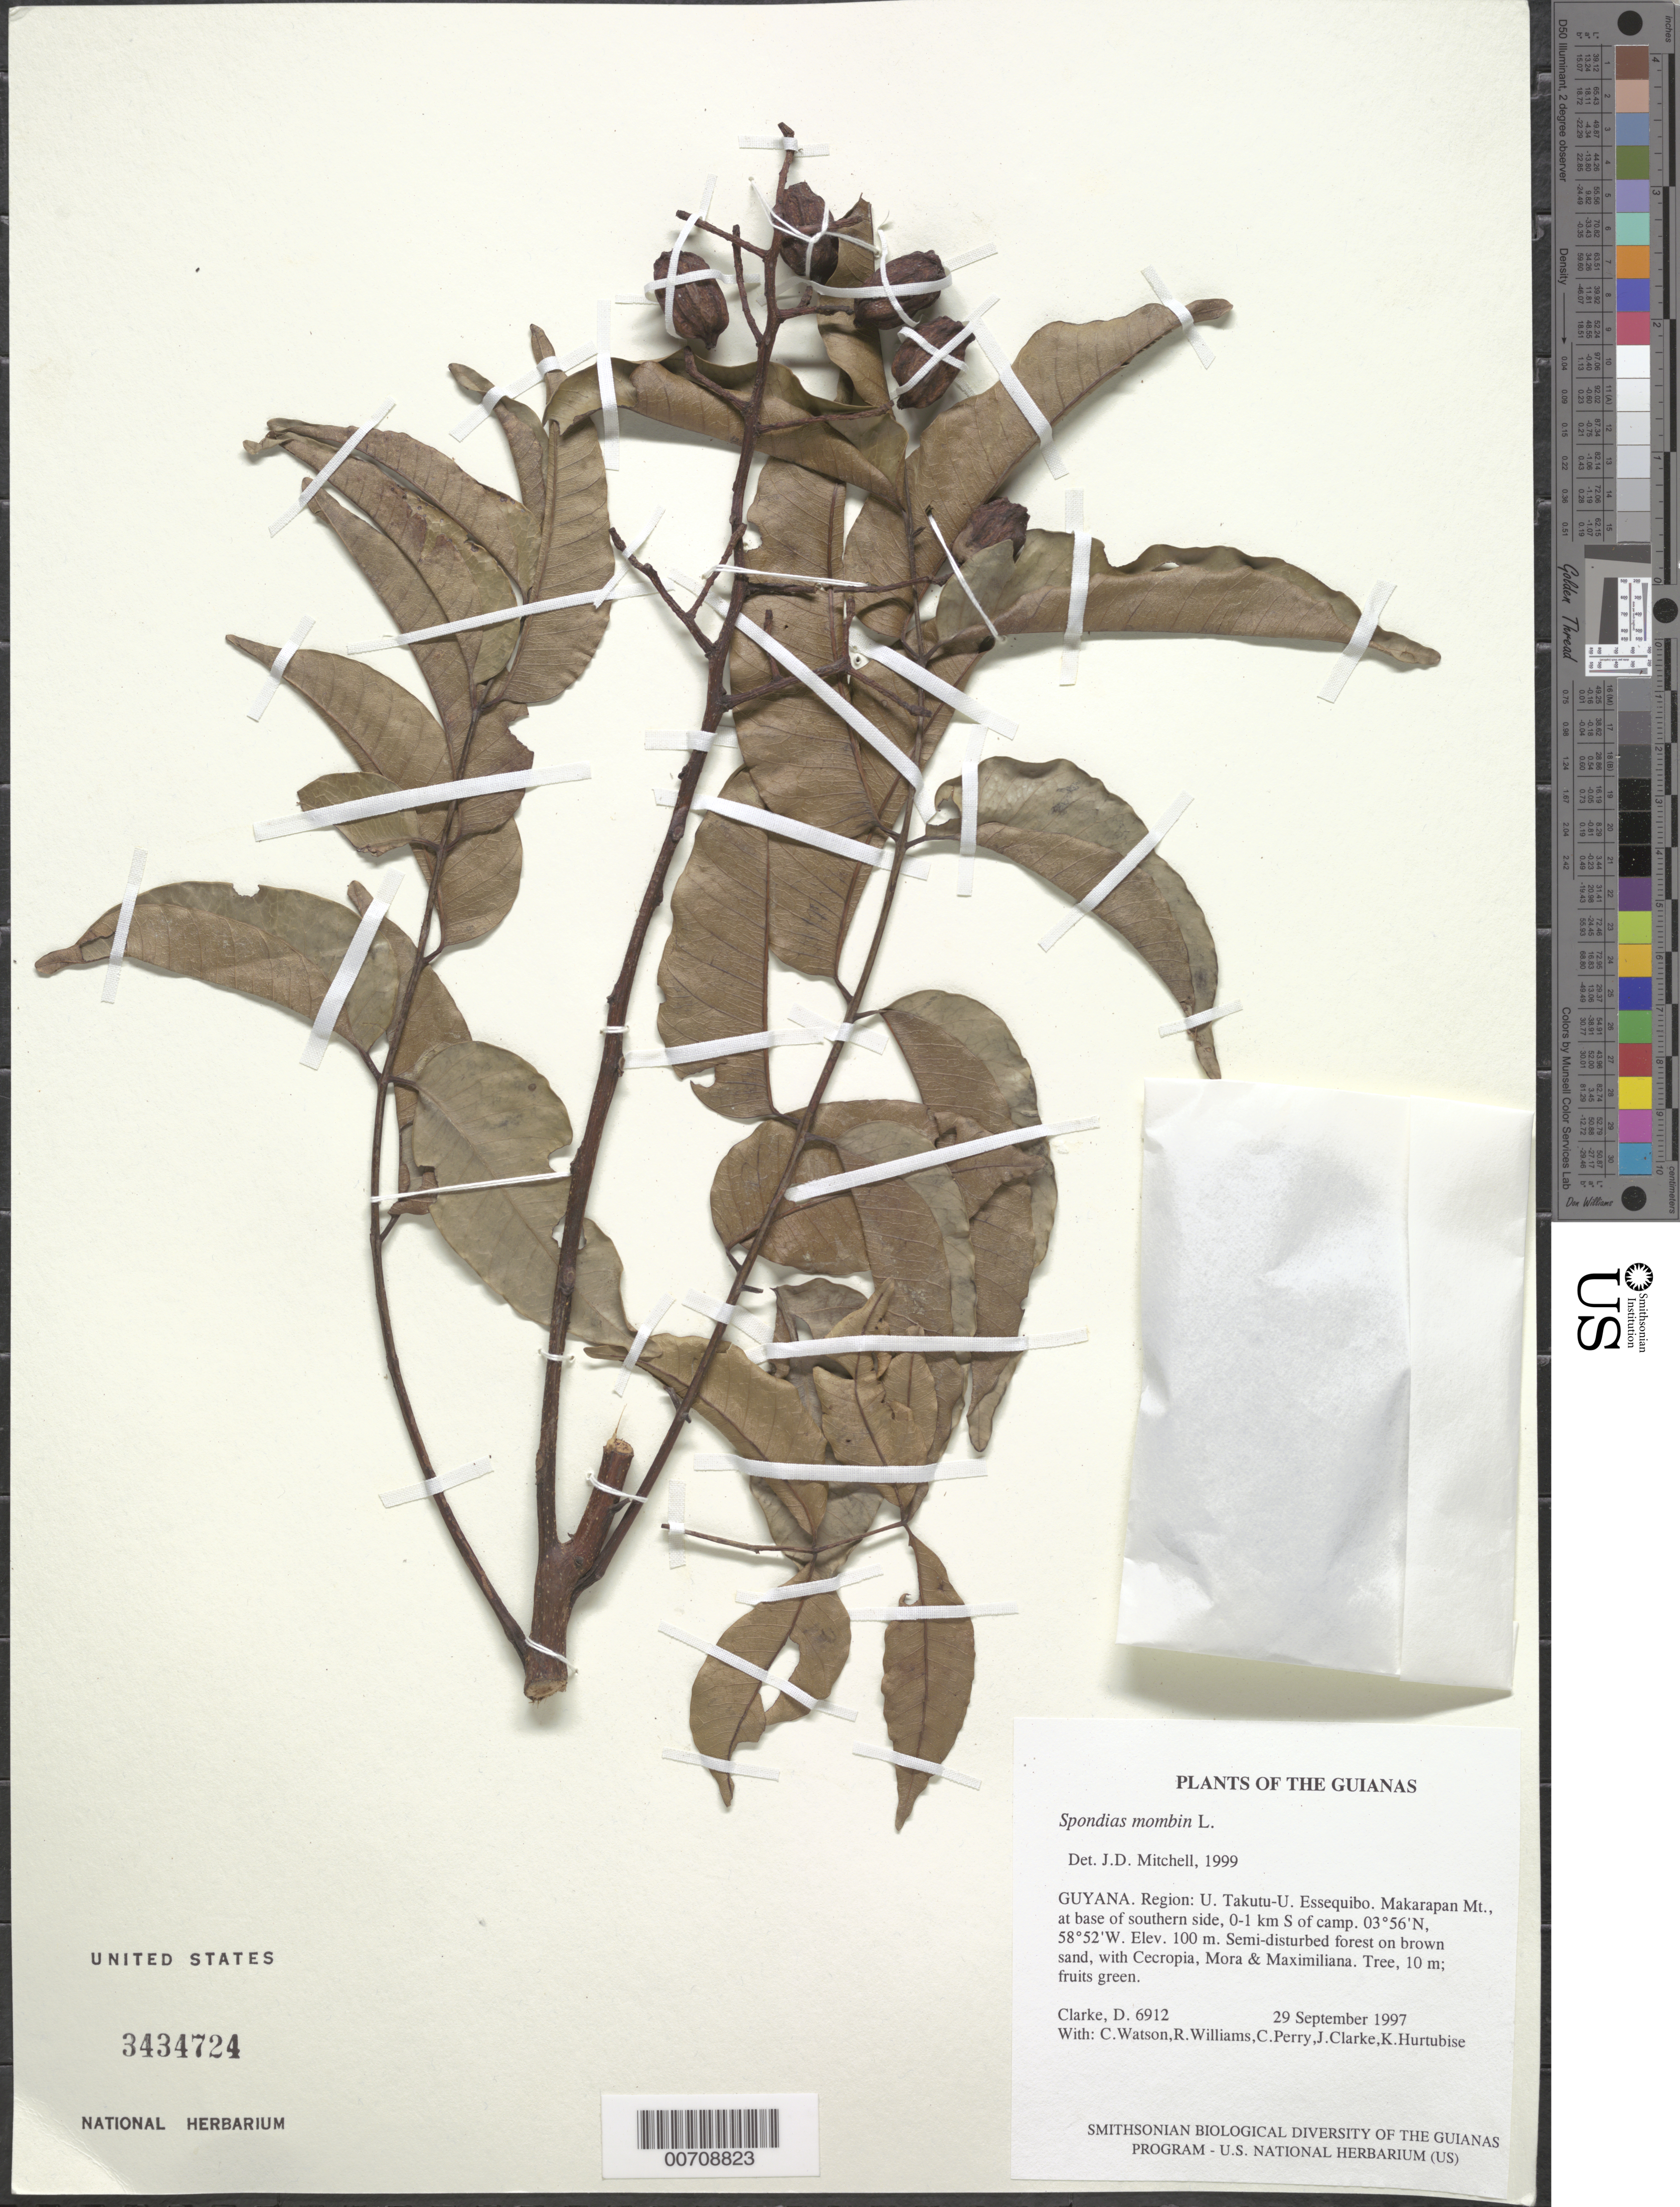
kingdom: Plantae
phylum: Tracheophyta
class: Magnoliopsida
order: Sapindales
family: Anacardiaceae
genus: Spondias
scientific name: Spondias mombin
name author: L.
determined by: Mitchell, John D.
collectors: H. D. Clarke, C. Watson, R. Williams, C. Perry, J. Clarke & K. Hurtubise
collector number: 6912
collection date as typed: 29 September 1997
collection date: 1997-09-29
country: Guyana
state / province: U. Takutu-U. Essequibo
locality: Makarapan Mt., at base of southern side, 0-1 km S of camp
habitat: Semi-disturbed forest on brown sand, with Cecropia, Mora & Maximiliana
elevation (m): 100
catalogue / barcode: US 3434724